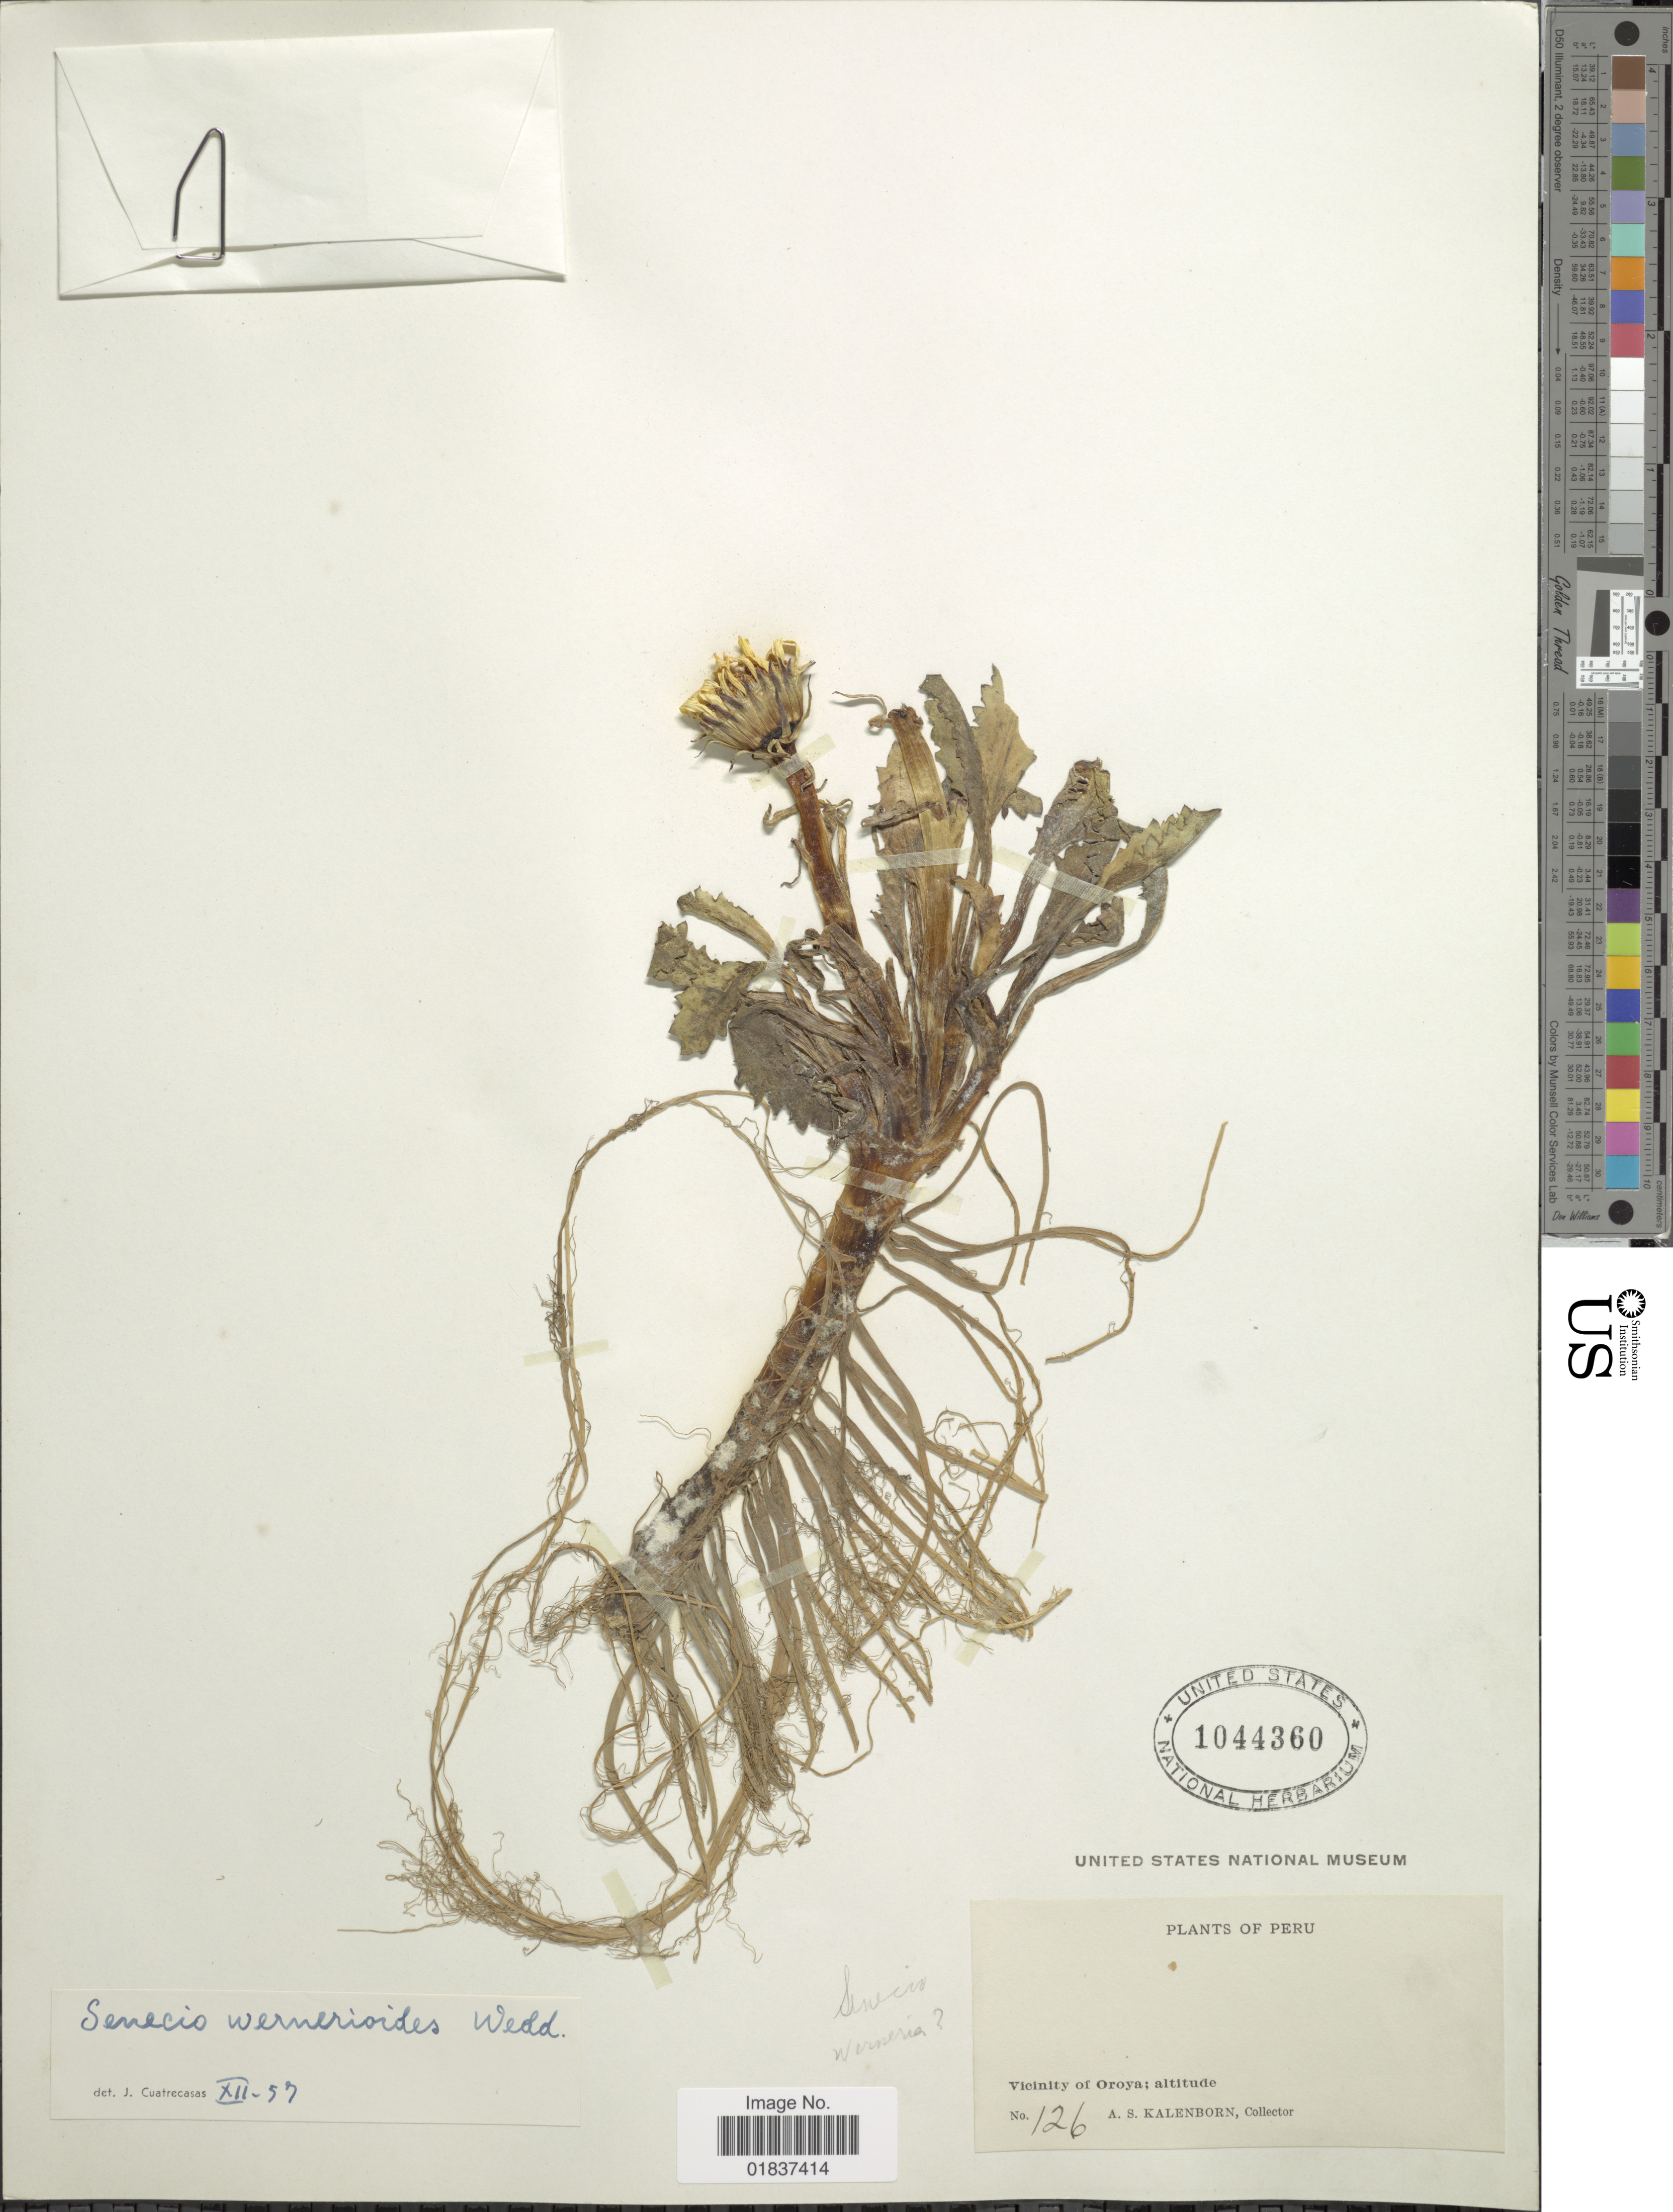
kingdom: Plantae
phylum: Tracheophyta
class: Magnoliopsida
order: Asterales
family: Asteraceae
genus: Senecio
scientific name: Senecio breviscapus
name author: DC.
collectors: A. Kalenborn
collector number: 126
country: Peru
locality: Vicinity of Oroya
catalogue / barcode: US 1044360